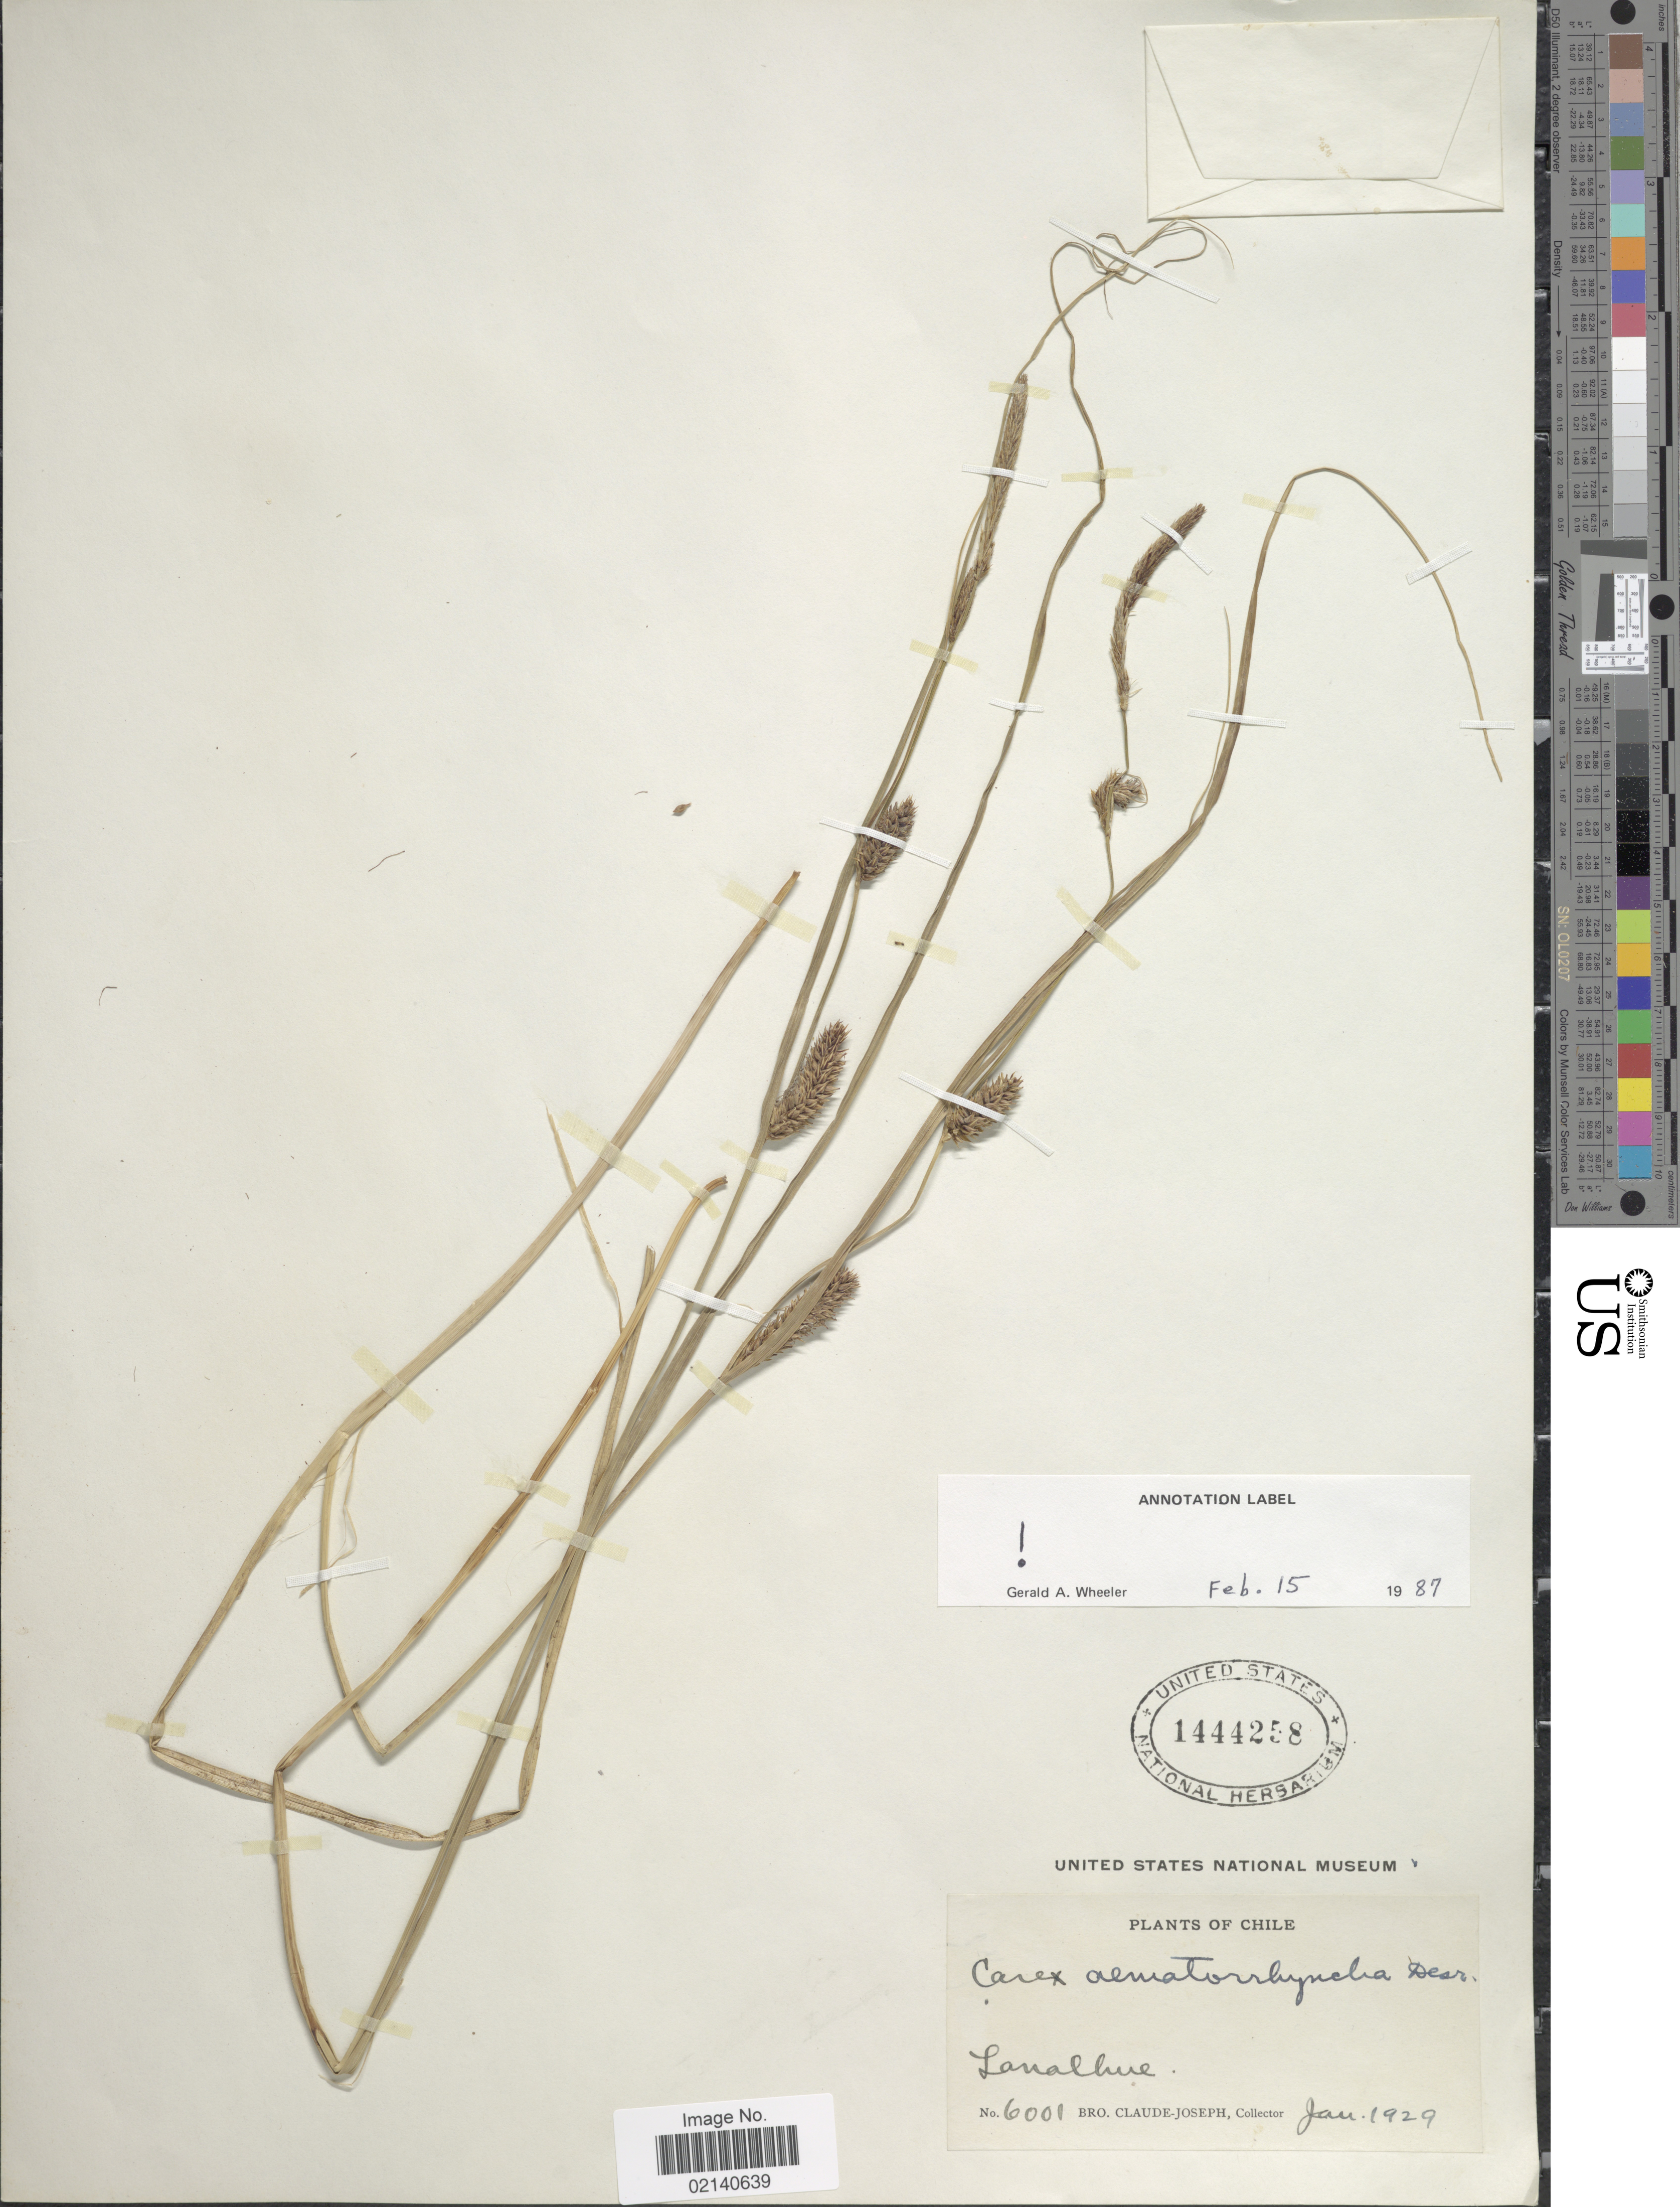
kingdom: Plantae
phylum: Tracheophyta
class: Liliopsida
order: Poales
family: Cyperaceae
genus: Carex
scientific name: Carex aematorrhyncha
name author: Desv.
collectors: Bro. Claude-Joseph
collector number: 6001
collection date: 1929-01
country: Chile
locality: Lanalhue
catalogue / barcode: US 1444258